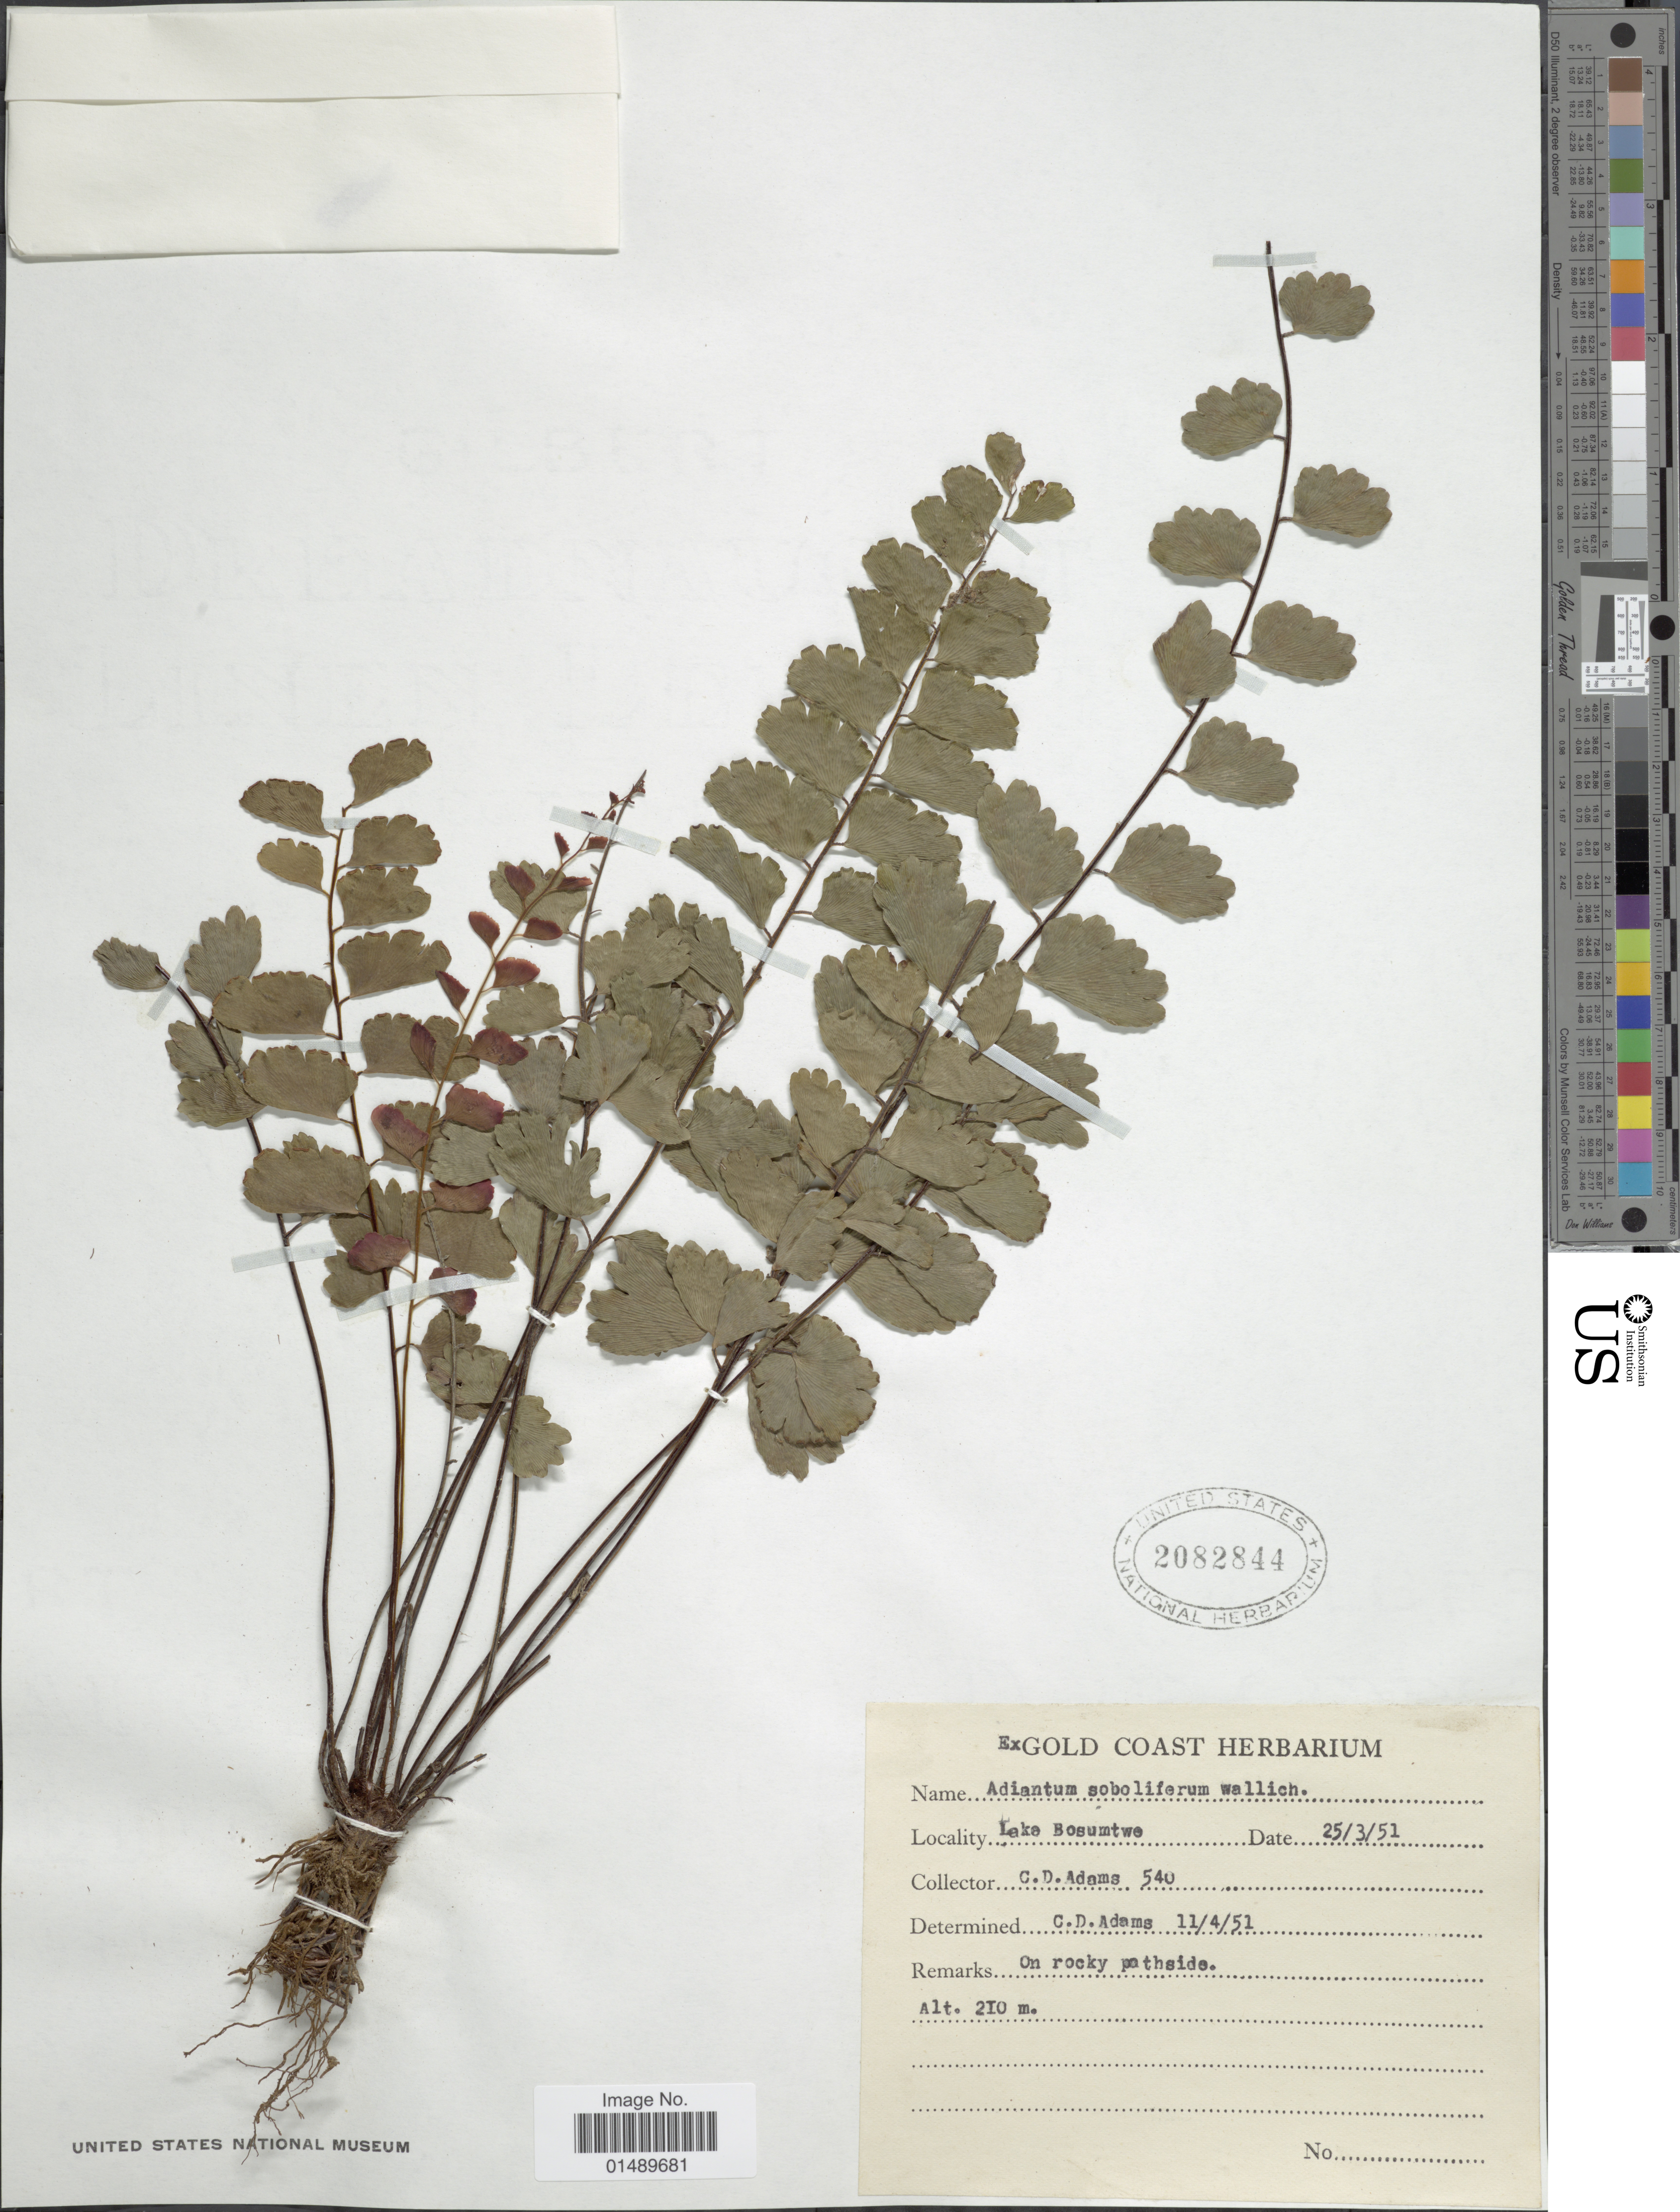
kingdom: Plantae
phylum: Tracheophyta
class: Polypodiopsida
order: Polypodiales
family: Pteridaceae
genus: Adiantum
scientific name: Adiantum soboliferum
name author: Wall. ex Hook.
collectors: C. D. Adams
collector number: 548*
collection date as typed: Transcribed d/m/y: 25/3/51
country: Ghana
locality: Gold Coast, Lake Bosumtwe.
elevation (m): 210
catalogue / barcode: US 2082844